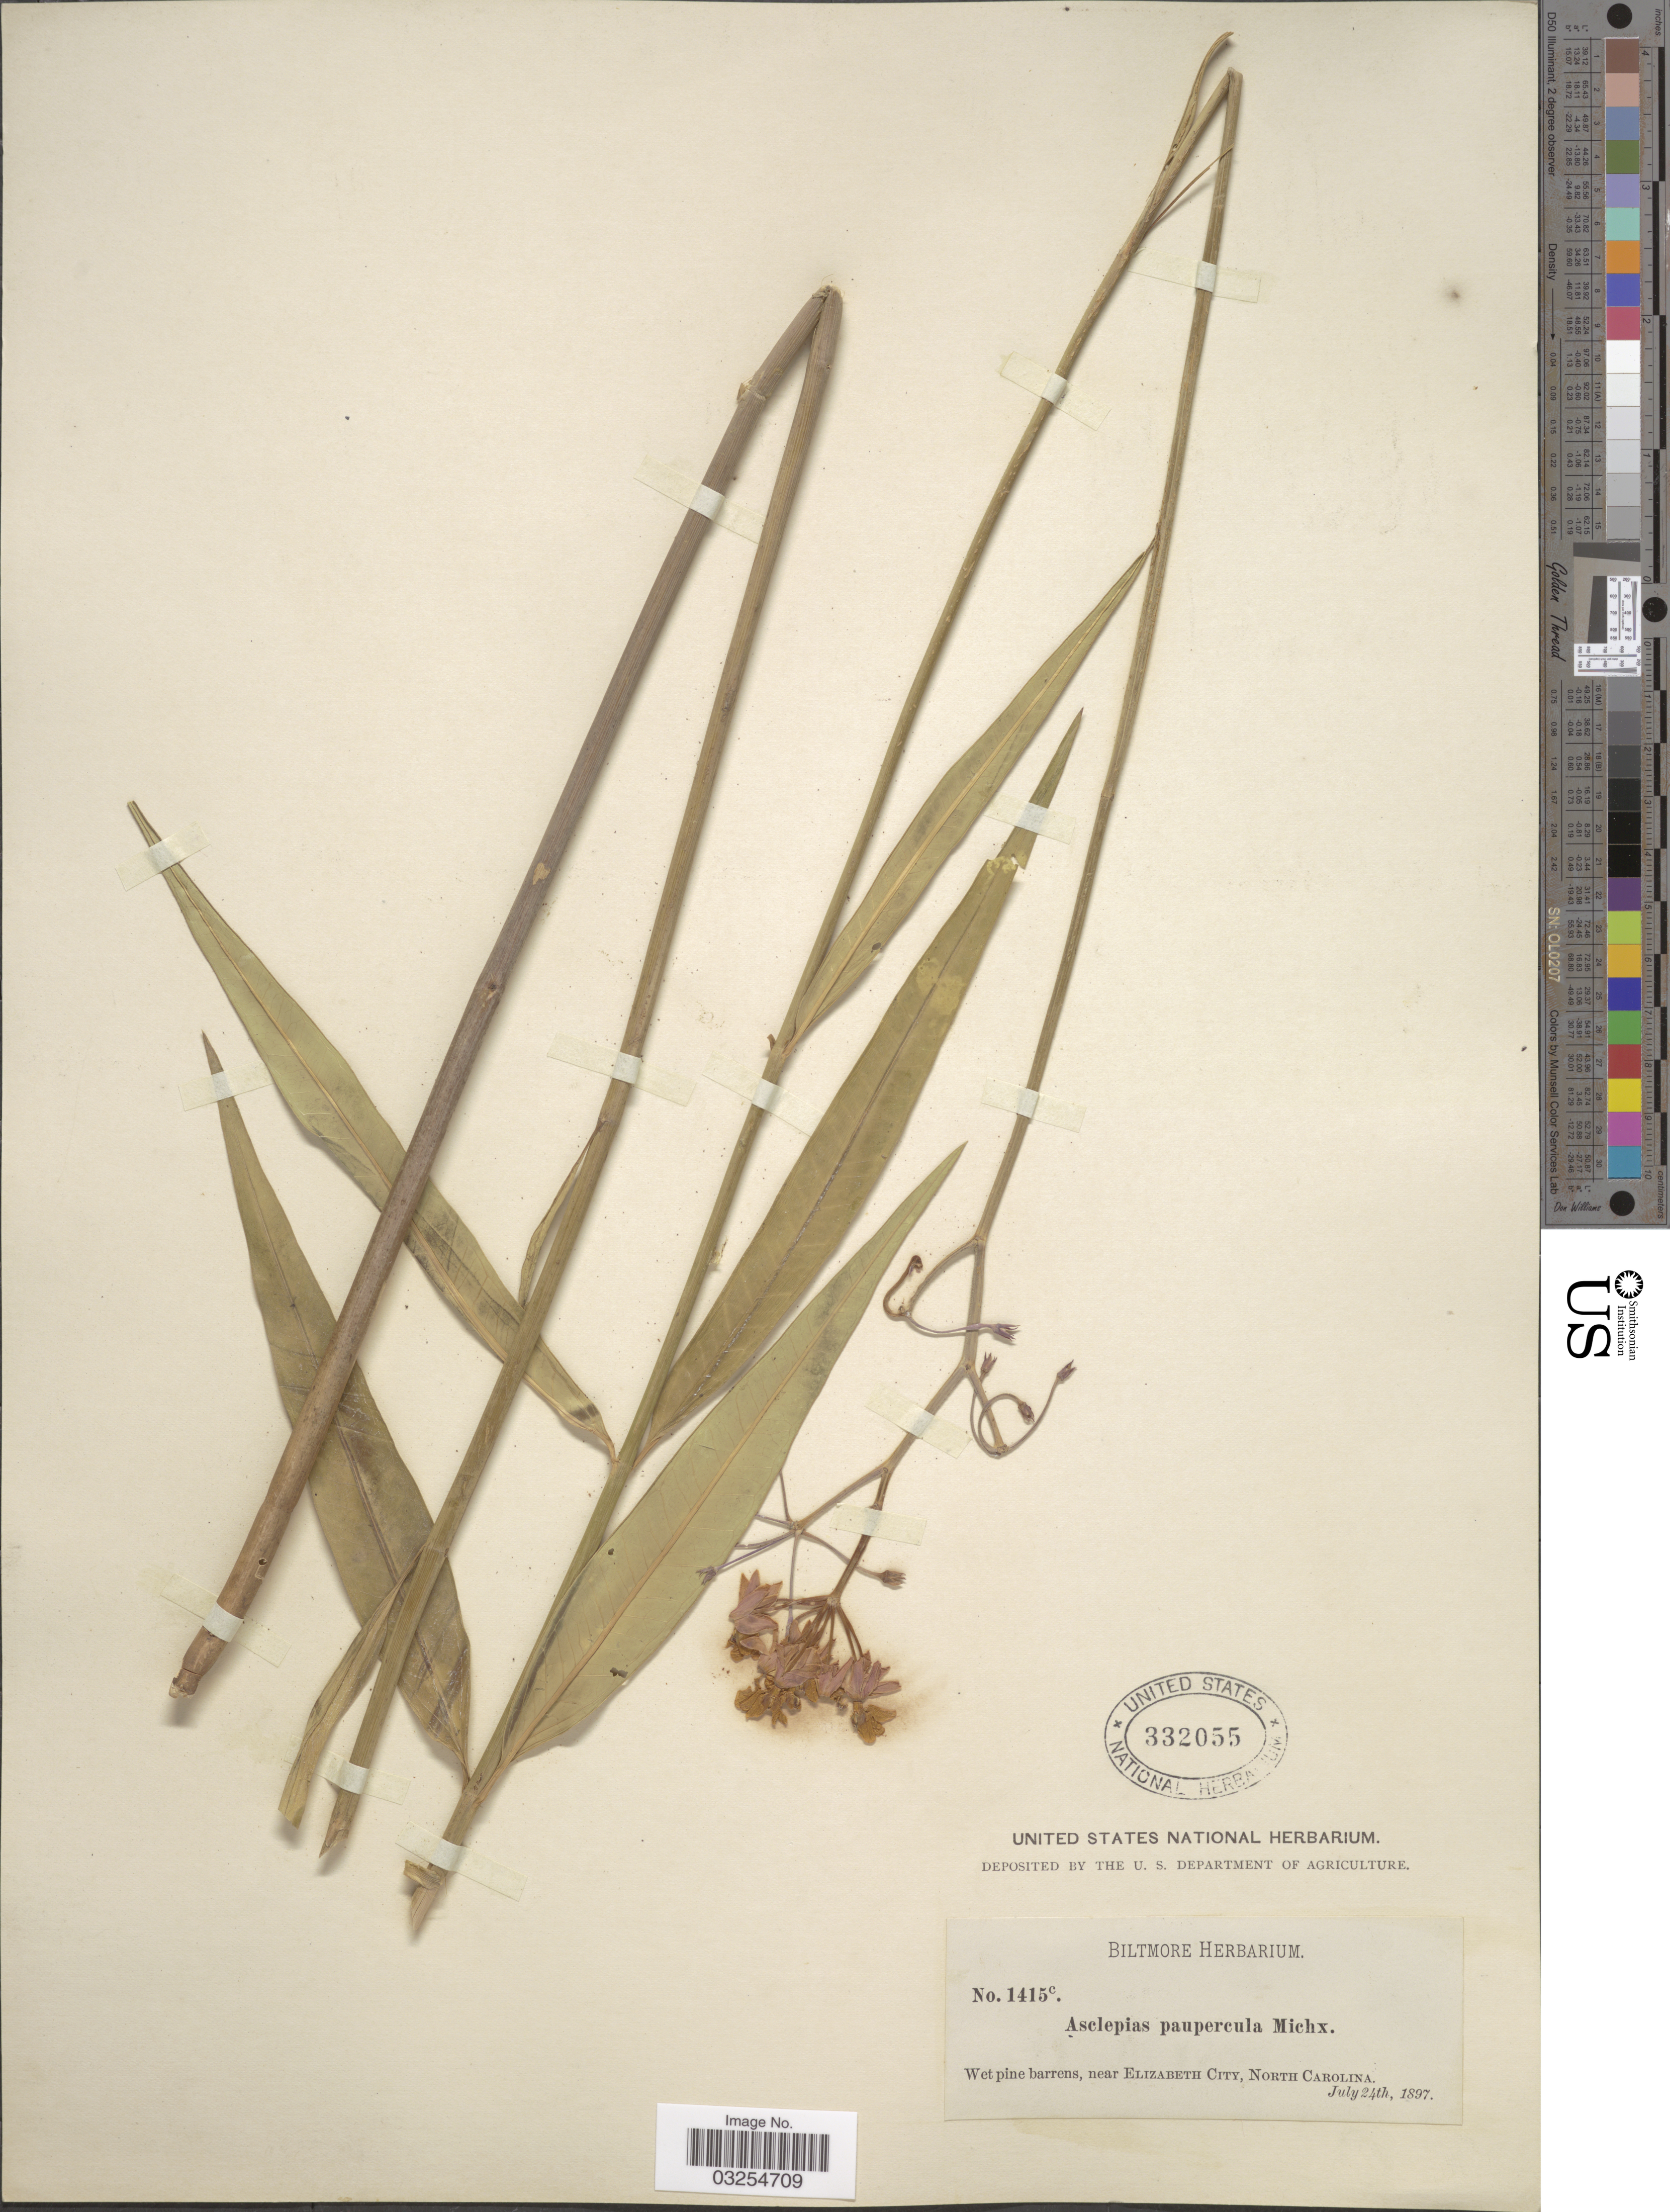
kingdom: Plantae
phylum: Tracheophyta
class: Magnoliopsida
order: Gentianales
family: Apocynaceae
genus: Asclepias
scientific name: Asclepias lanceolata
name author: Walter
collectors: ex herb. Biltmore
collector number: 1415c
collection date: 1897-07-24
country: United States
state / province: North Carolina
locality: Wet pine barrens, near Elizabeth City.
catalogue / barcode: US 332055